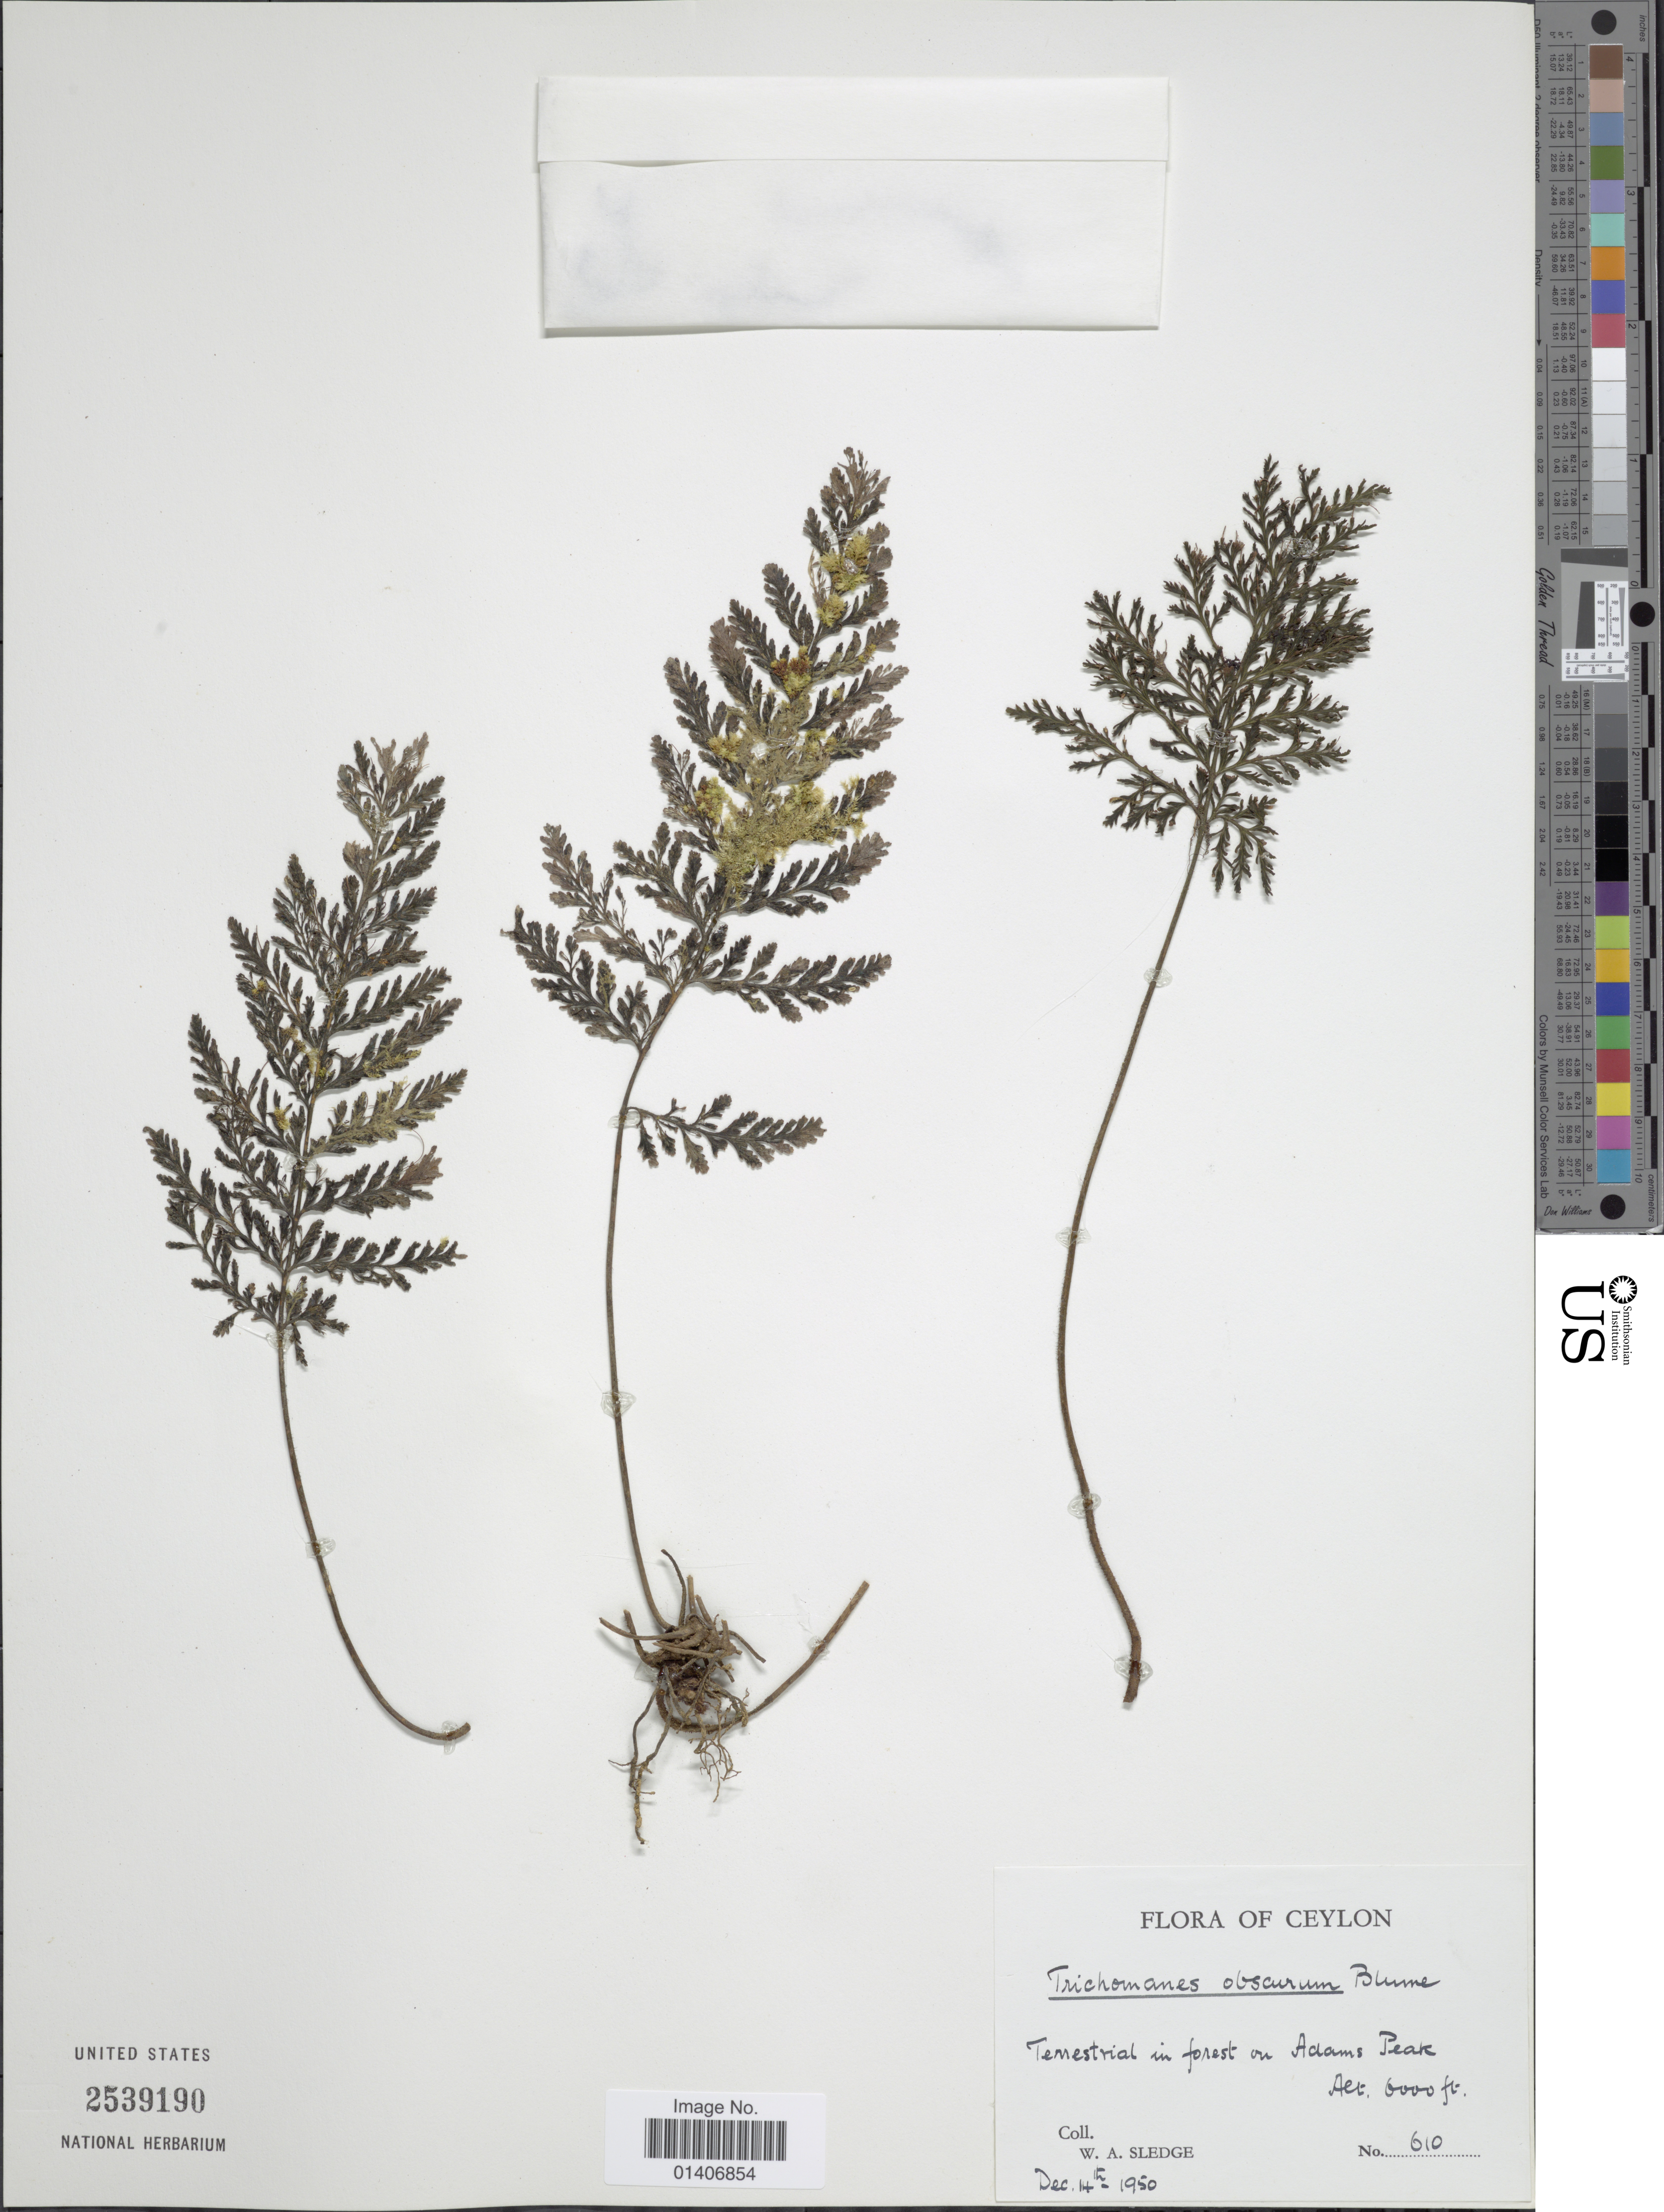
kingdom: Plantae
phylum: Tracheophyta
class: Polypodiopsida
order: Hymenophyllales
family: Hymenophyllaceae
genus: Abrodictyum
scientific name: Abrodictyum obscurum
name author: (Blume) Ebihara & K. Iwats.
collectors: W. A. Sledge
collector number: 610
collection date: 1950-12-14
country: Sri Lanka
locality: Terrestial in forest on Adams Peak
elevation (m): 1829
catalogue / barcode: US 2539190